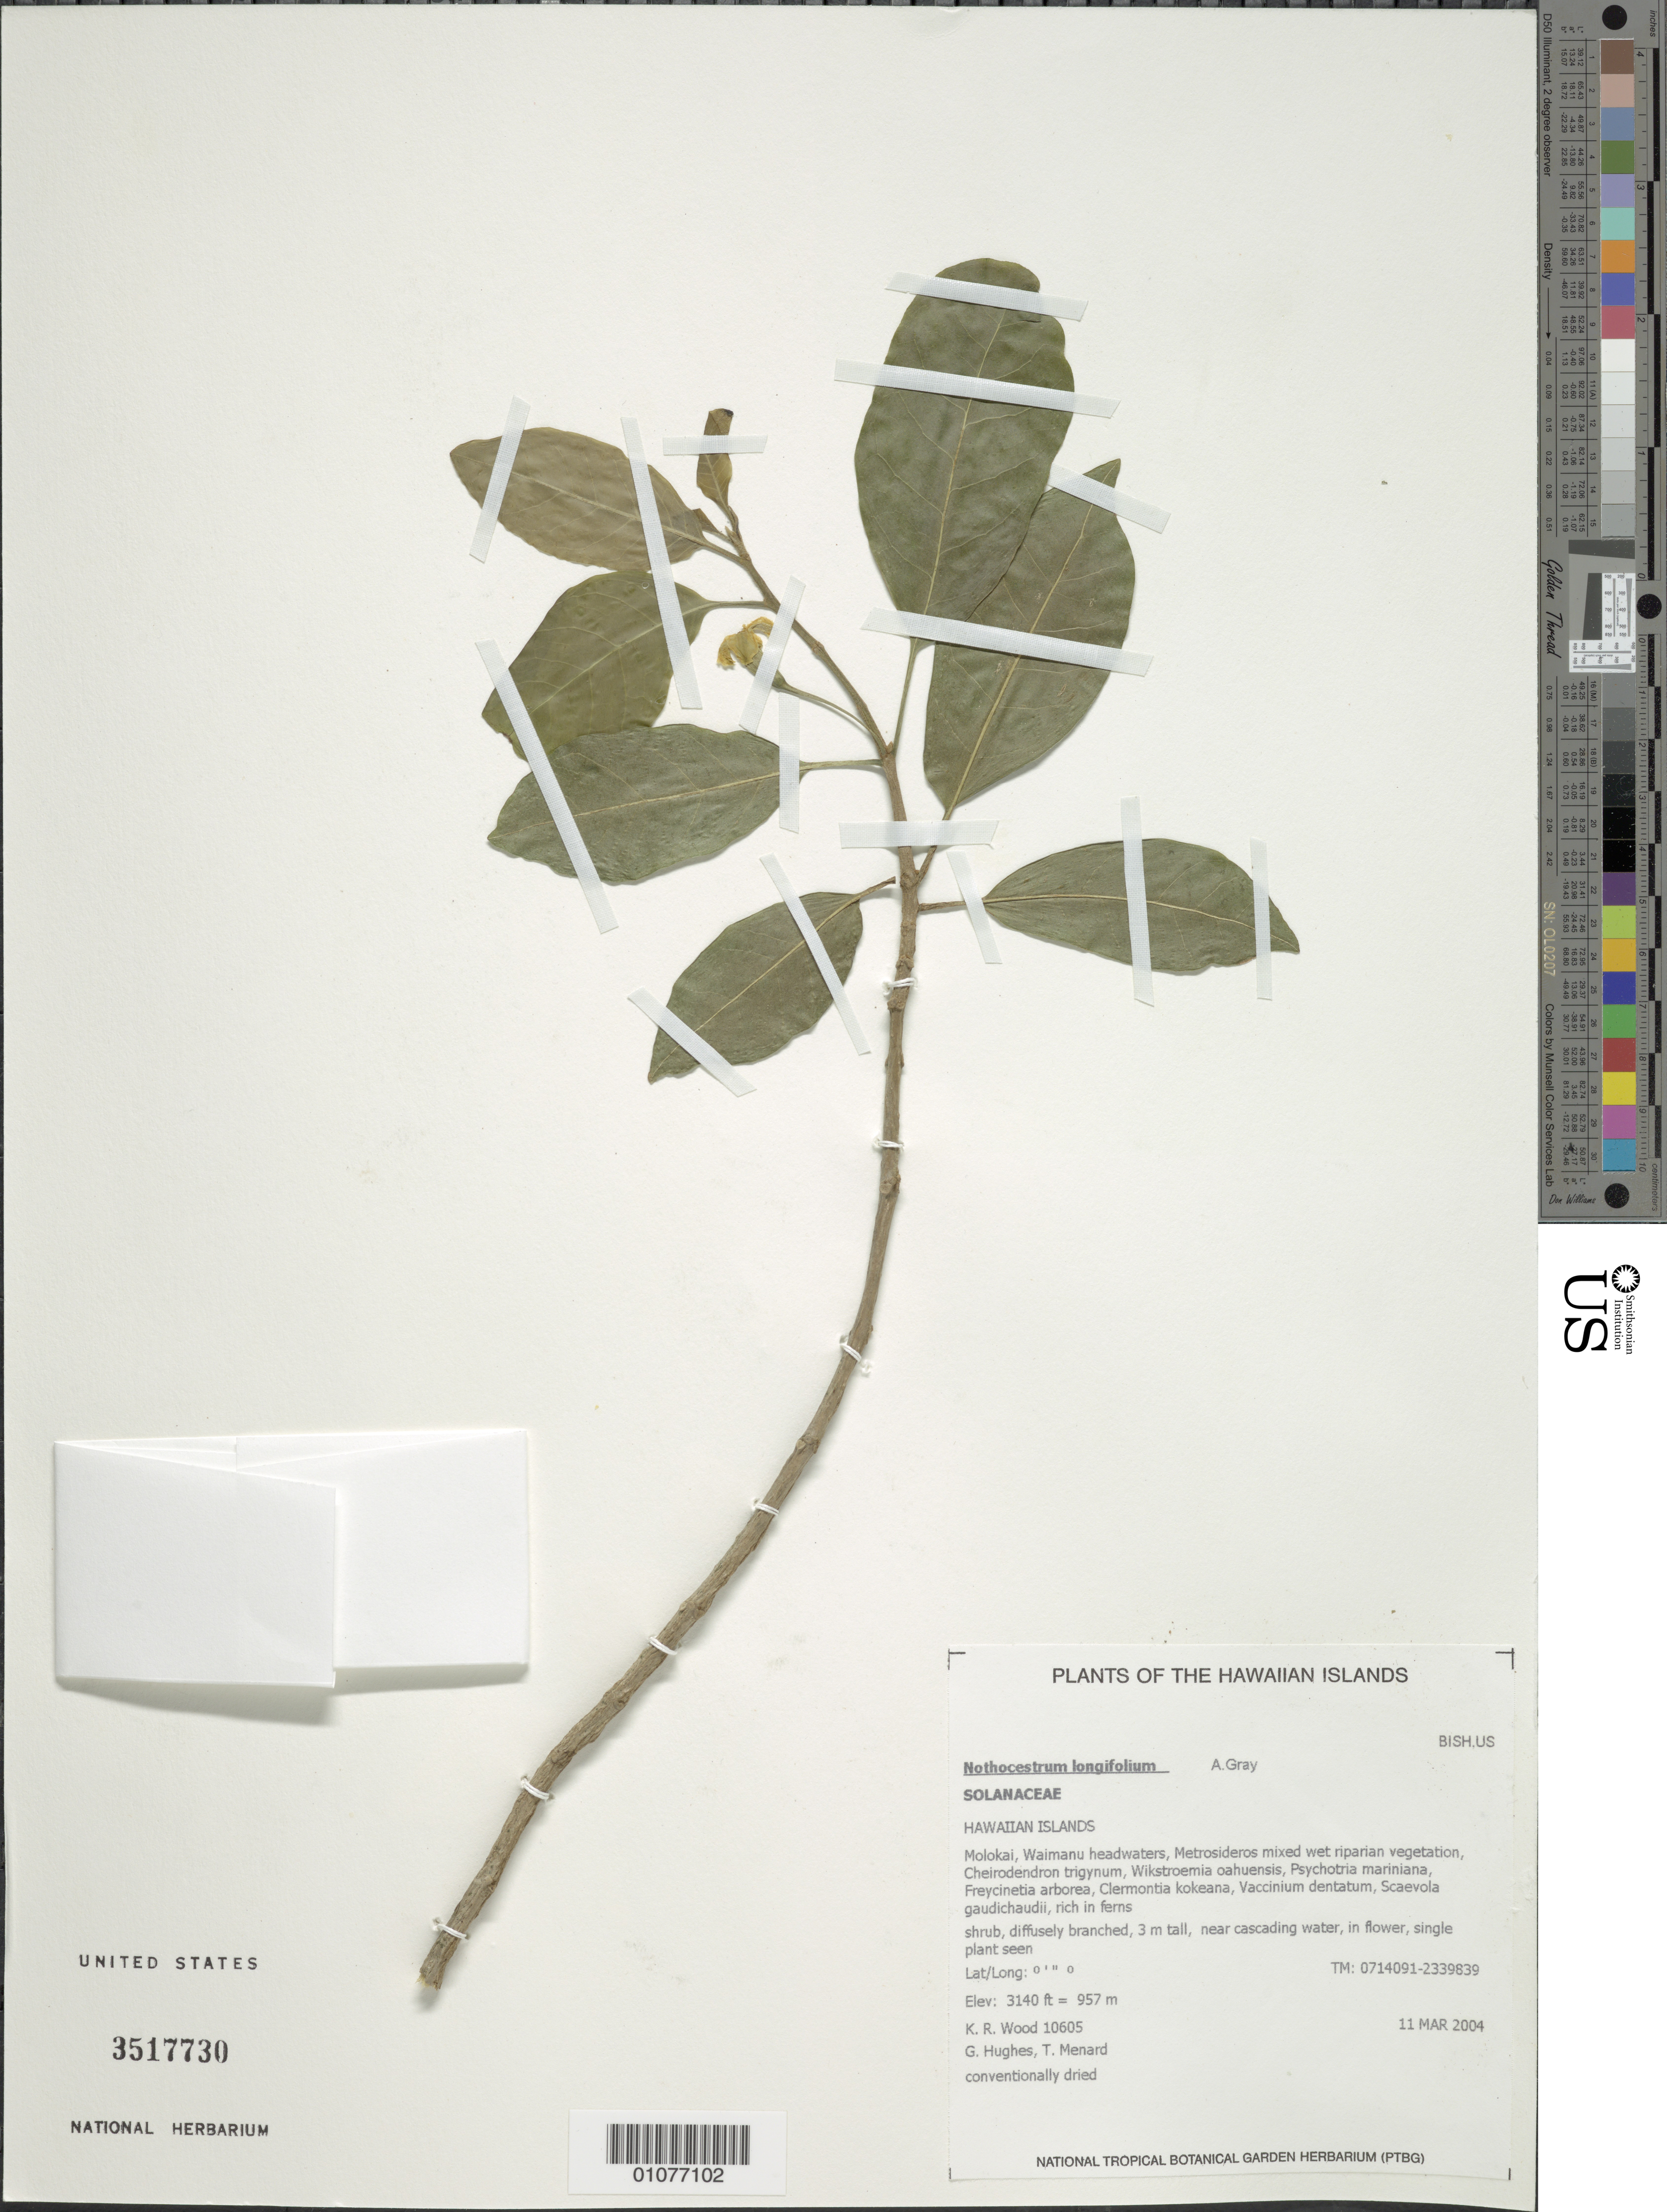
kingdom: Plantae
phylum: Tracheophyta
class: Magnoliopsida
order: Solanales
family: Solanaceae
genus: Nothocestrum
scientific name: Nothocestrum longifolium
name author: A. Gray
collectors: K. R. Wood, G. Hughes & T. Menard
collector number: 10605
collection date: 2004-03-11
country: United States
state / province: Hawaii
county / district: Maui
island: Moloka'i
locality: Waimanu headwaters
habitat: Metrosideros mixed wet riparian vegetation rich in ferns.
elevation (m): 957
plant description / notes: Conventionally dried.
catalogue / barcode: US 3517730